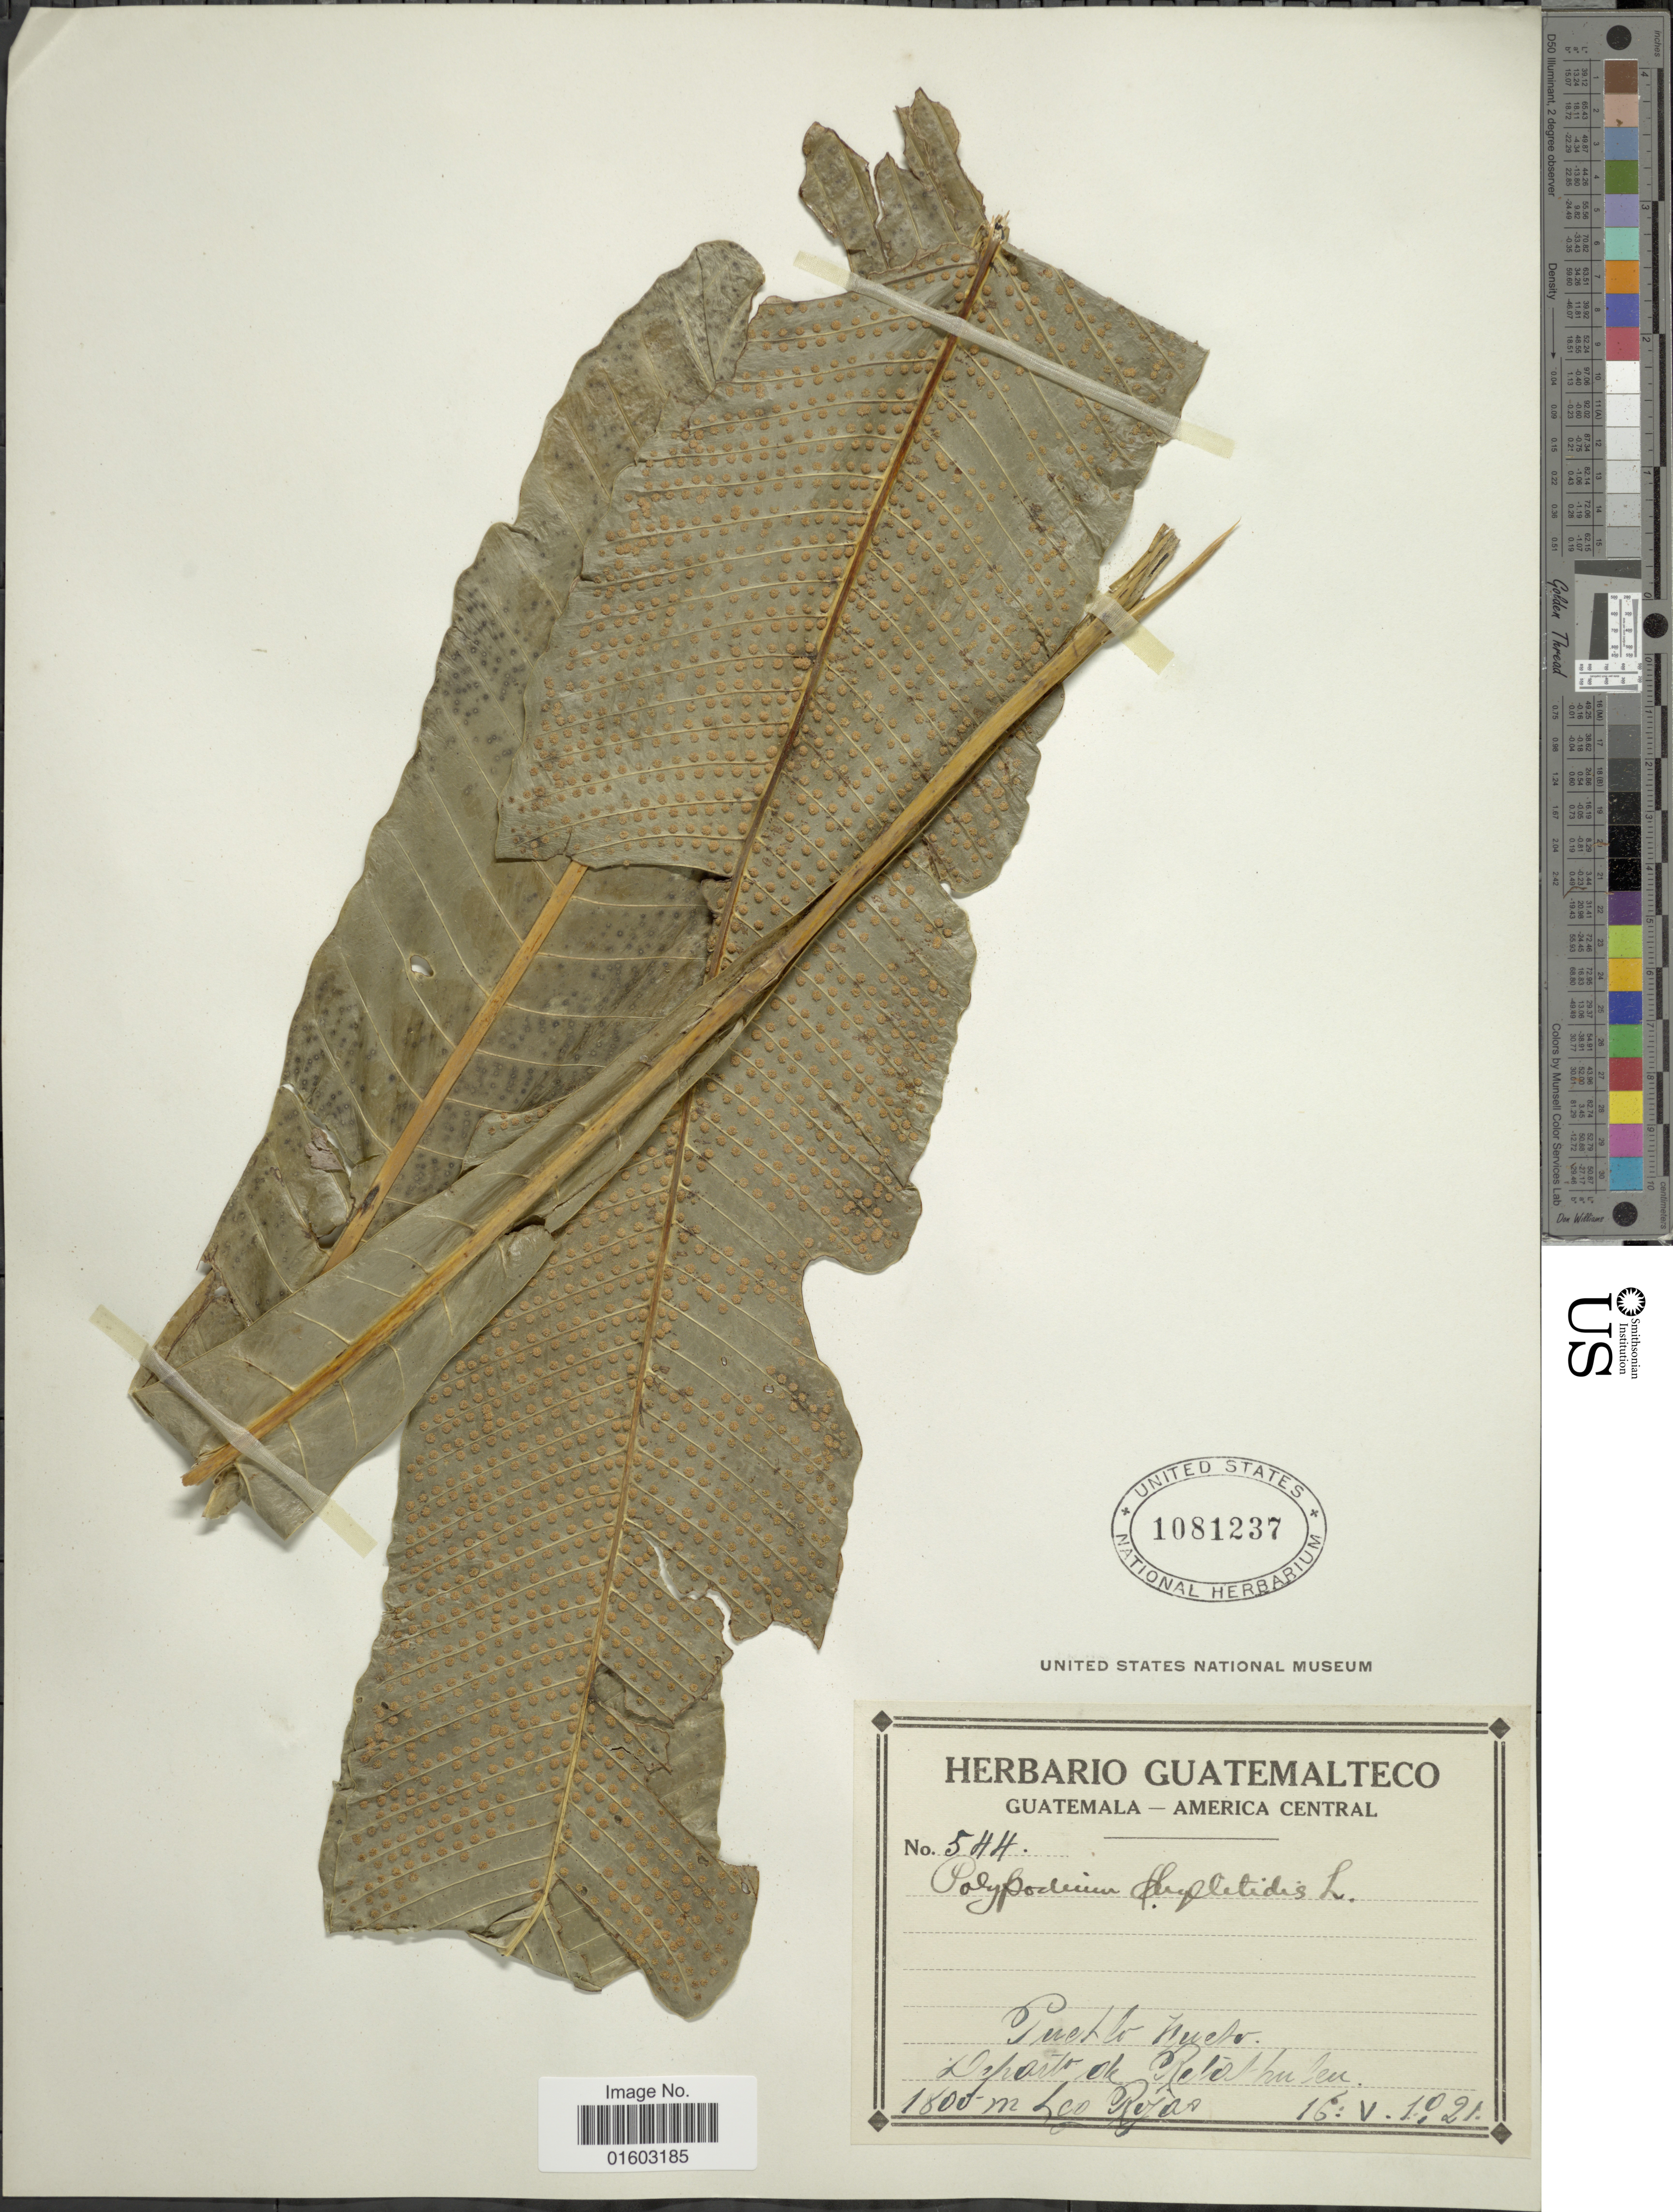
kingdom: Plantae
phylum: Tracheophyta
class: Polypodiopsida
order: Polypodiales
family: Polypodiaceae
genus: Campyloneurum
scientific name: Campyloneurum phyllitidis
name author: (L.) C. Presl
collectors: Rojas, --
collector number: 544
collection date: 1921-05-16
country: Guatemala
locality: El Paleure, Defunt de Huaheuhugo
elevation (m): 1800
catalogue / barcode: US 1081237